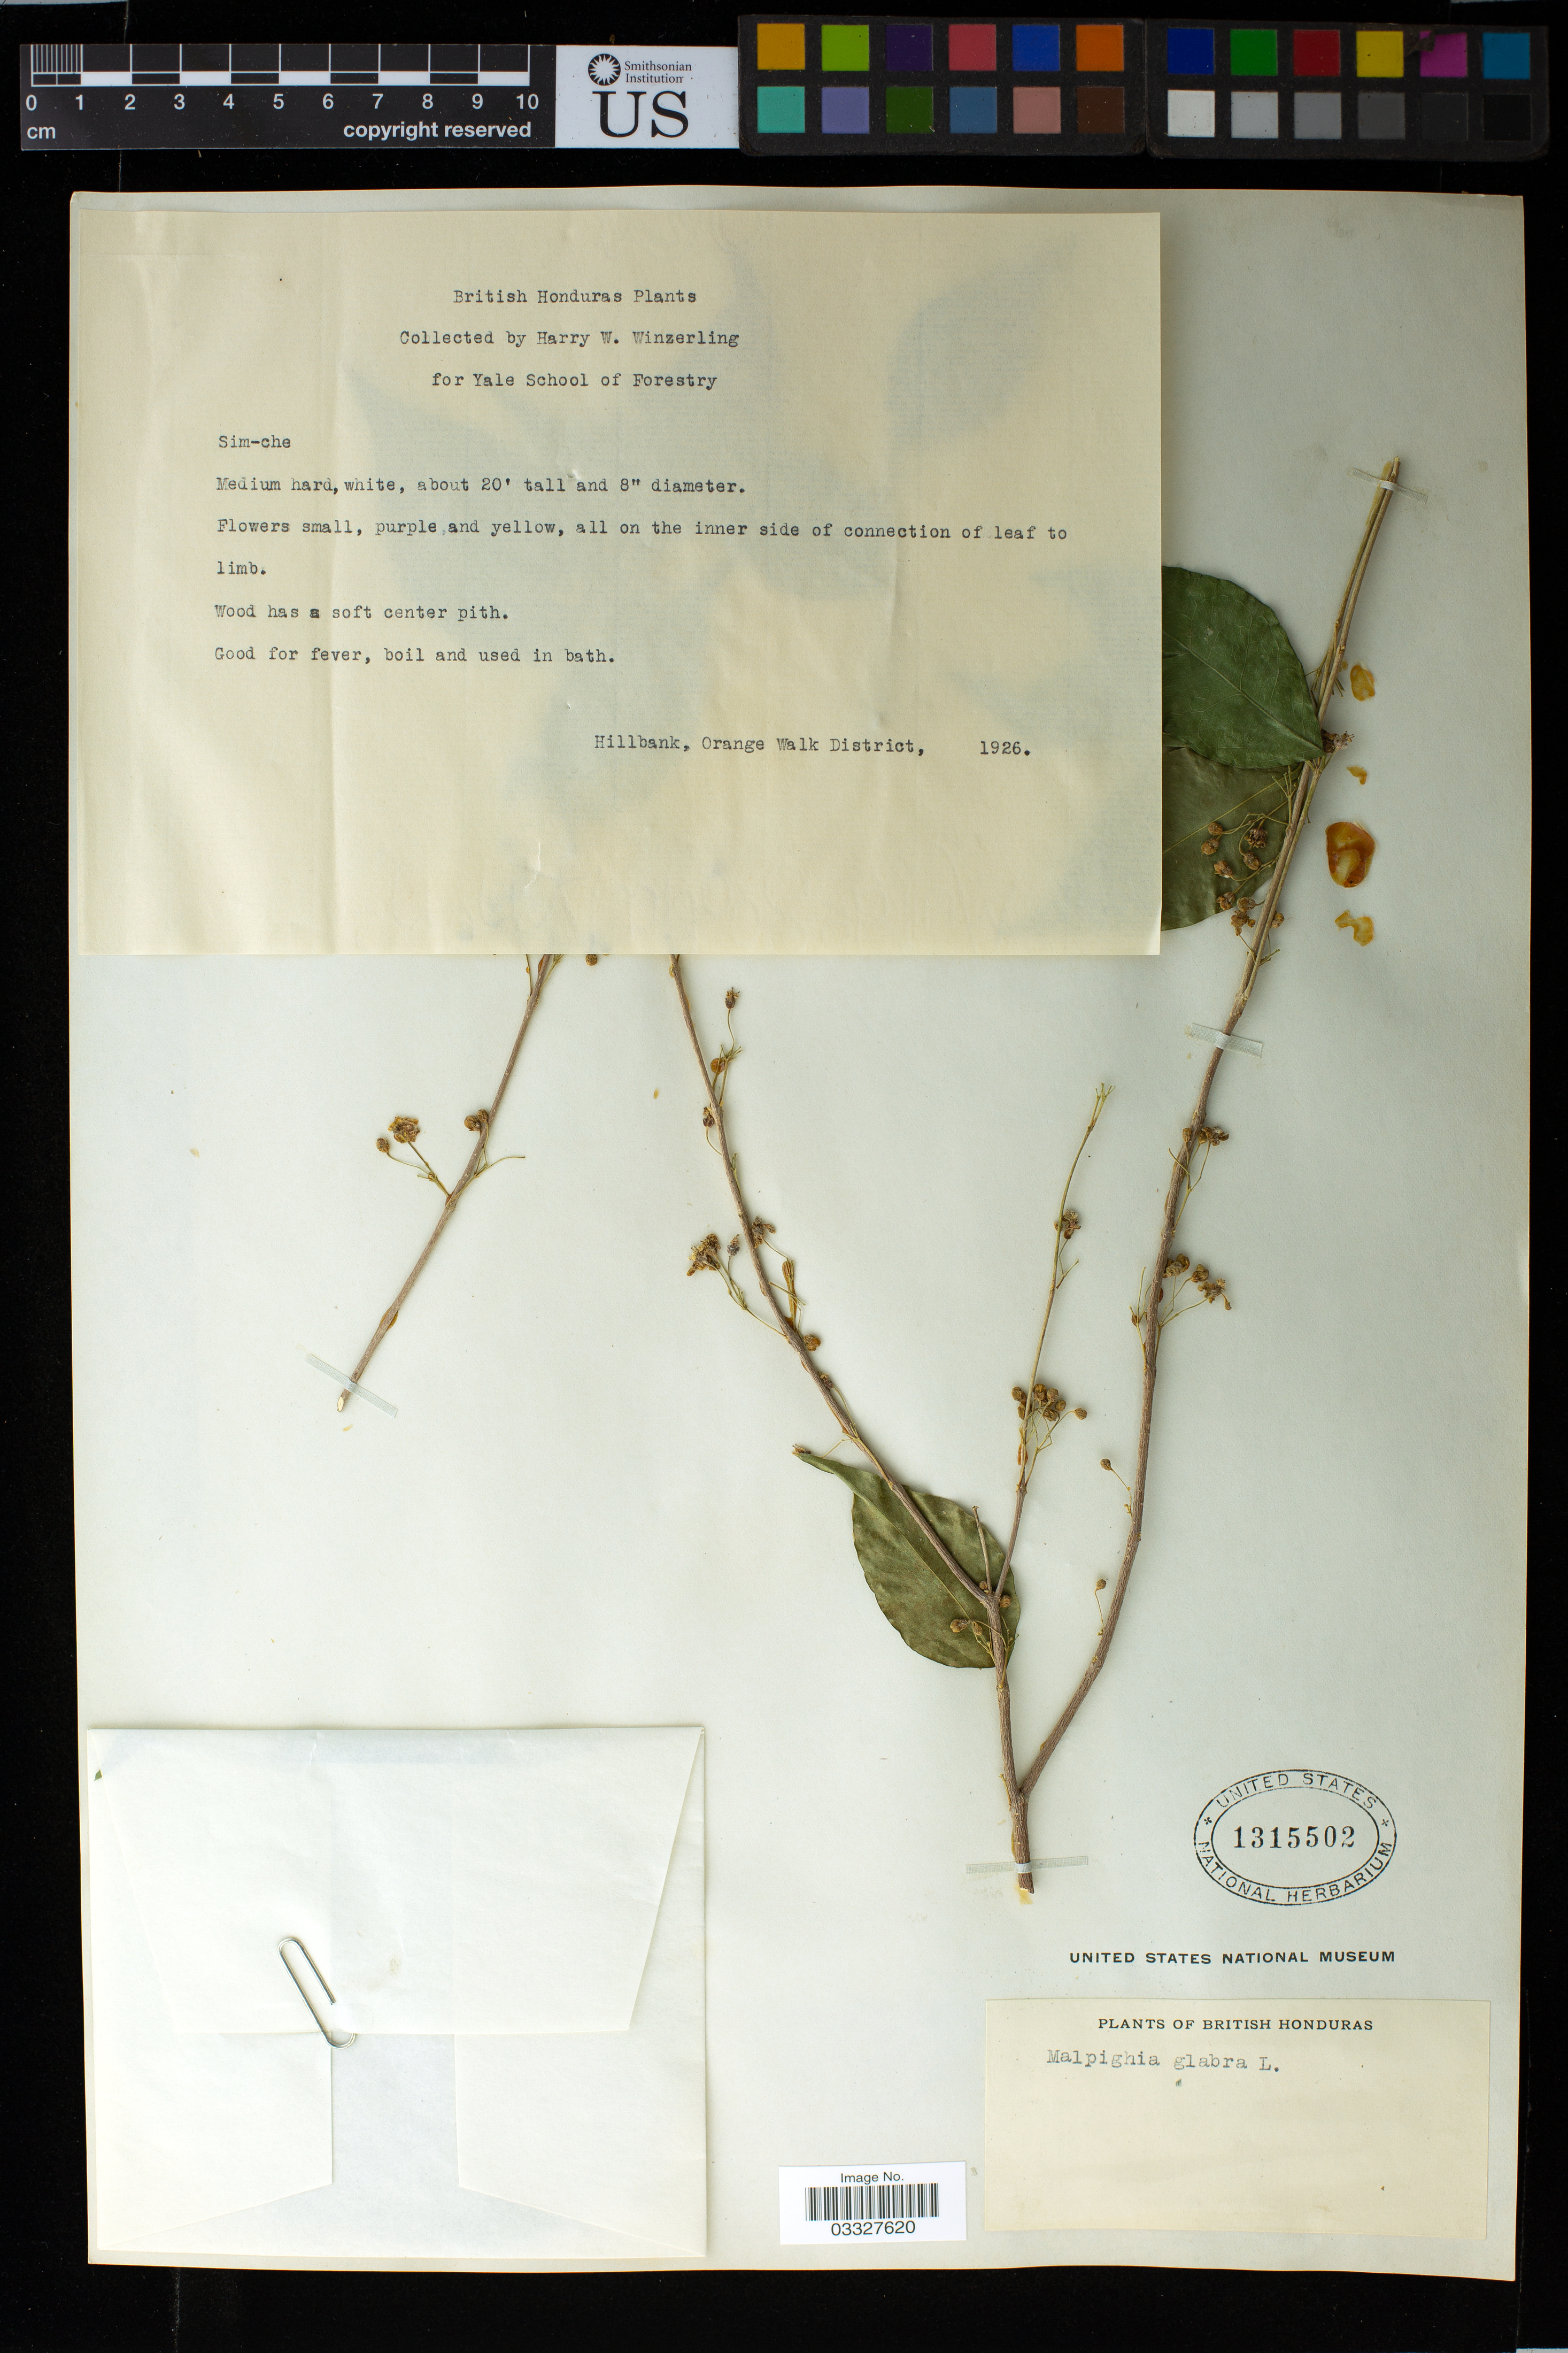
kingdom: Plantae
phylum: Tracheophyta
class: Magnoliopsida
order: Malpighiales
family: Malpighiaceae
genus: Malpighia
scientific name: Malpighia glabra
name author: L.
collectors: H. Winzerling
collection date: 1926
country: Belize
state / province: Orange Walk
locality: British Honduras, Hillbank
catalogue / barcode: US 1315502